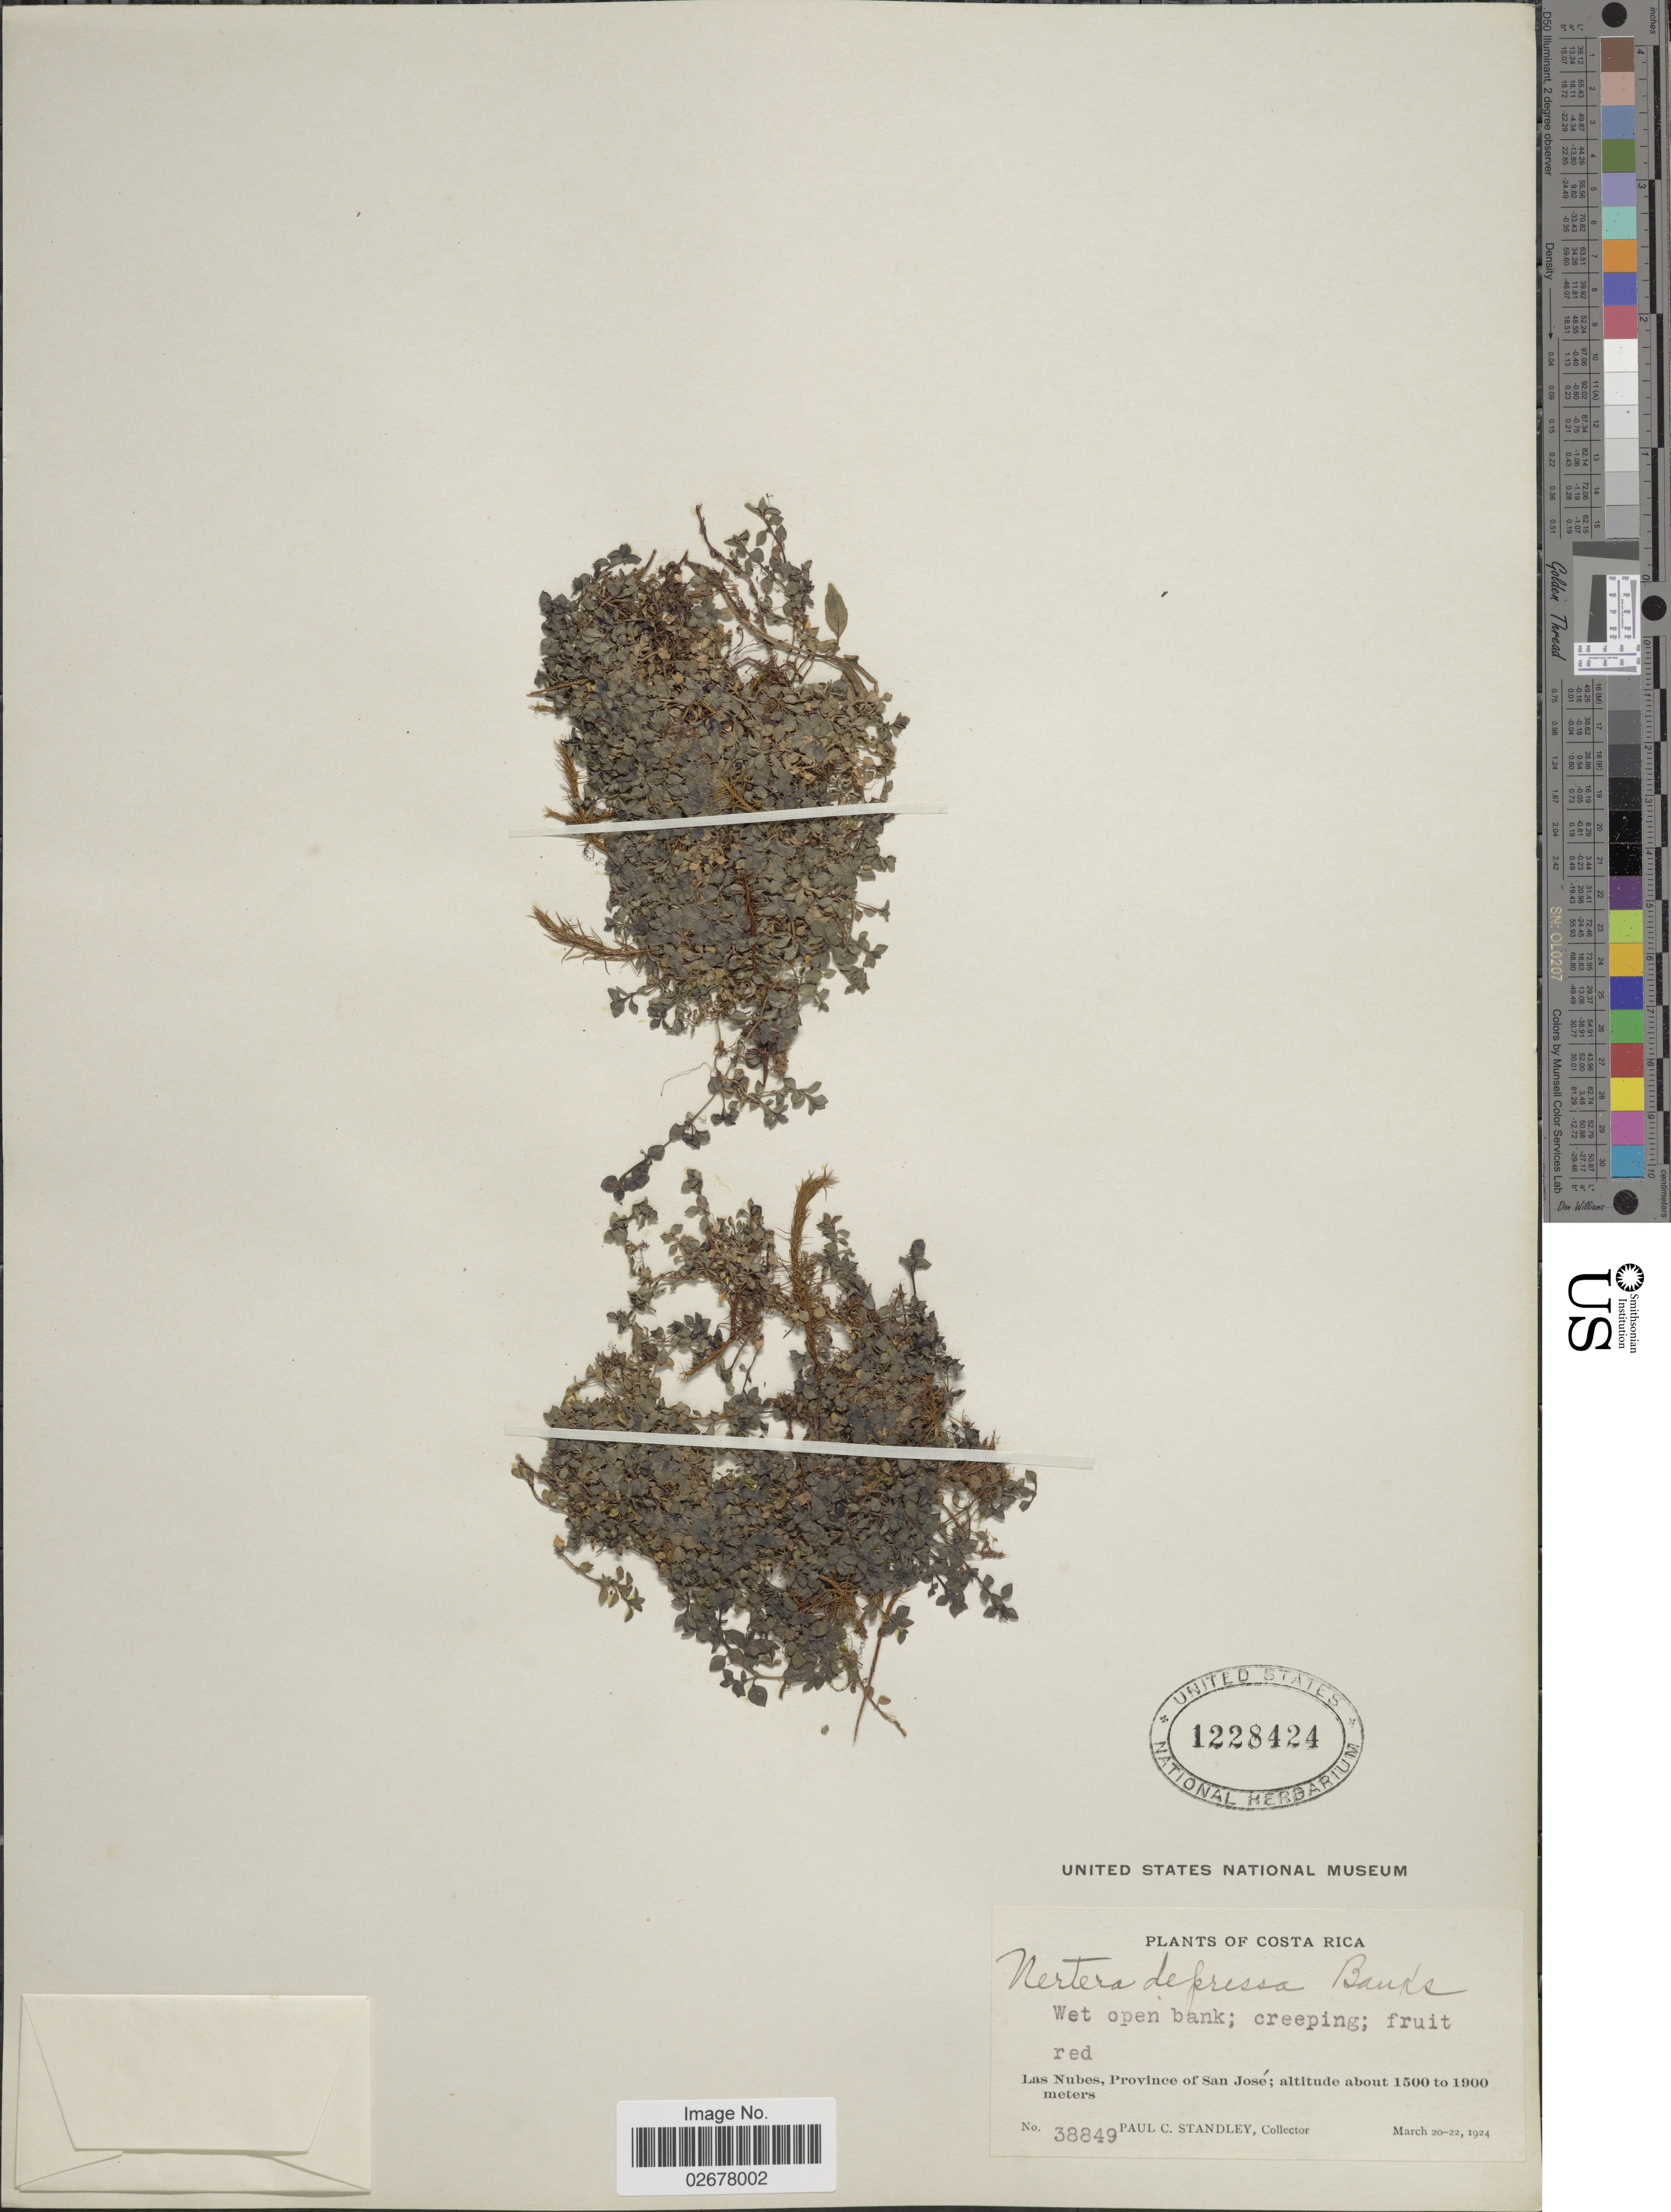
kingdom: Plantae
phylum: Tracheophyta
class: Magnoliopsida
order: Gentianales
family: Rubiaceae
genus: Nertera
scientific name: Nertera depressa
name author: Banks & Sol. ex Gaertn.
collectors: P. C. Standley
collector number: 38849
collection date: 1924-03-20/1924-03-22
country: Costa Rica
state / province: San José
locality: Wet open bank; Las Nubes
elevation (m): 1500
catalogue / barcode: US 1228424